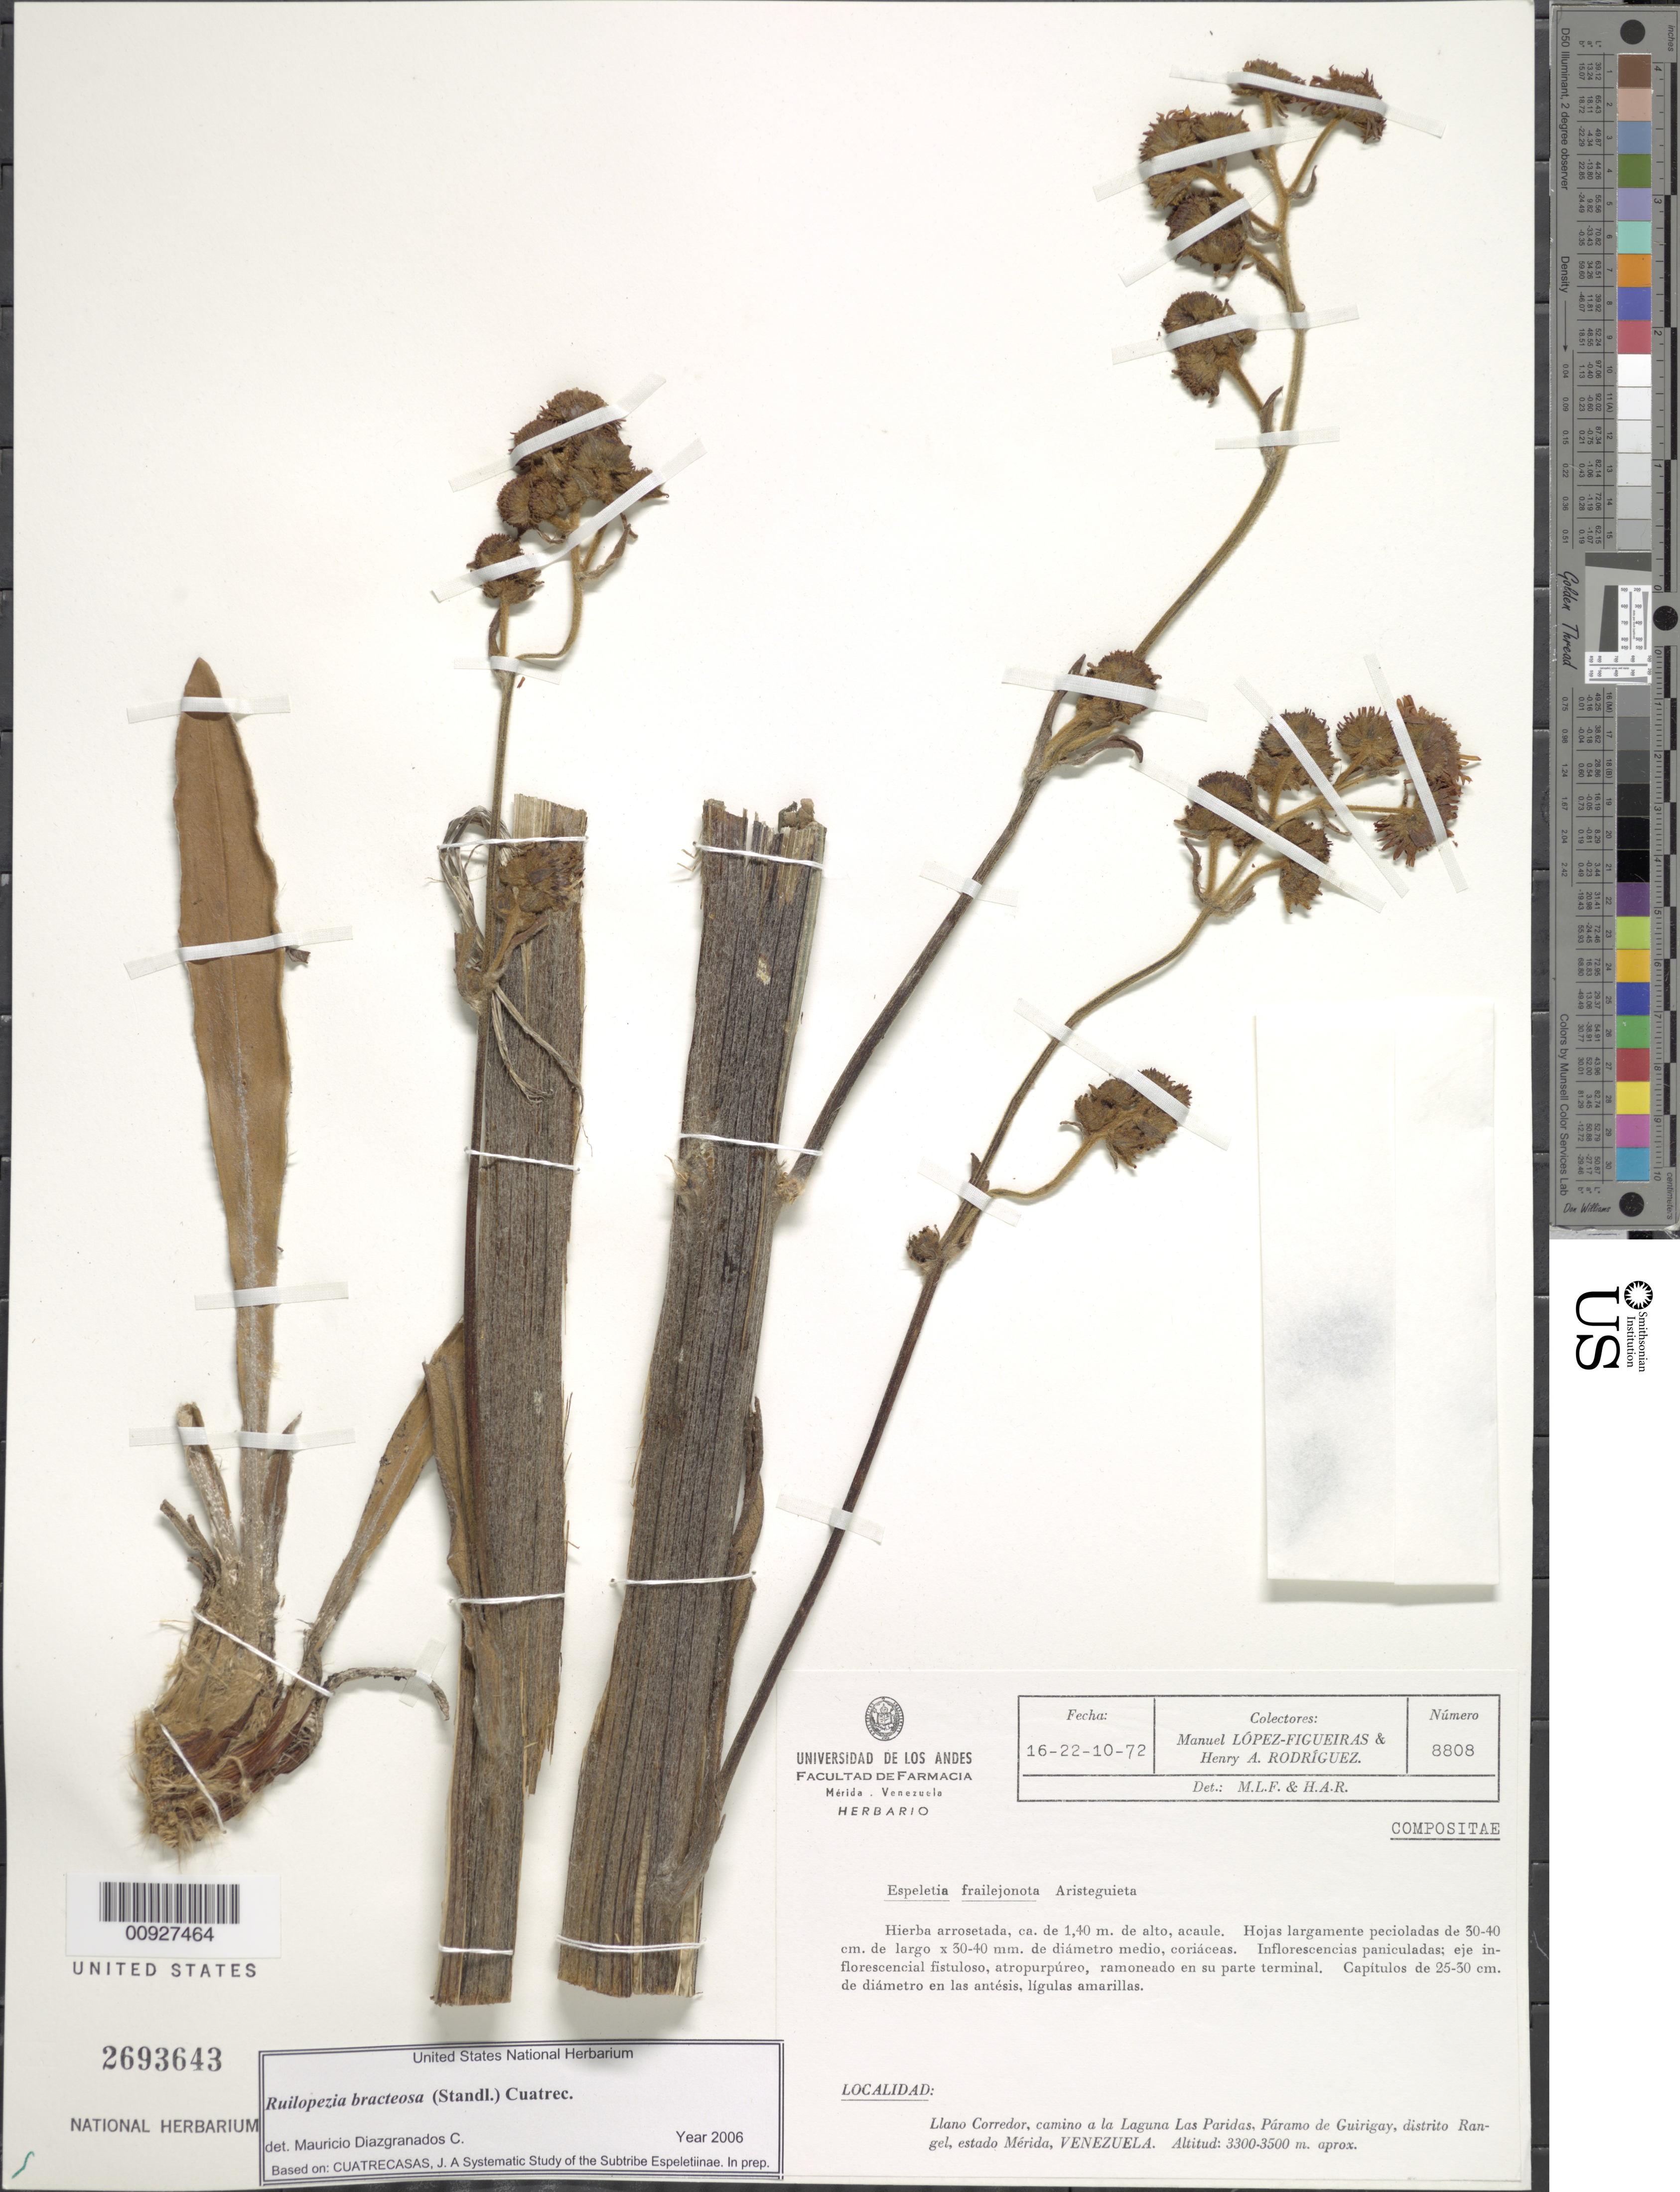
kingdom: Plantae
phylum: Tracheophyta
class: Magnoliopsida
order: Asterales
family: Asteraceae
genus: Ruilopezia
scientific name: Ruilopezia bracteosa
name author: (Standl.) Cuatrec.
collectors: M. López Figueiras & H. A. Rodriguez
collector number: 8808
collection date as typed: Transcribed d/m/y: 16/10/72 to 22/10/72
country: Venezuela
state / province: Mérida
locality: Llano Corredor, camino a la Laguna Las Paridas, Paramo de Guirigay, Distrito Rangel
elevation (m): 3300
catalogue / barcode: US 2693643